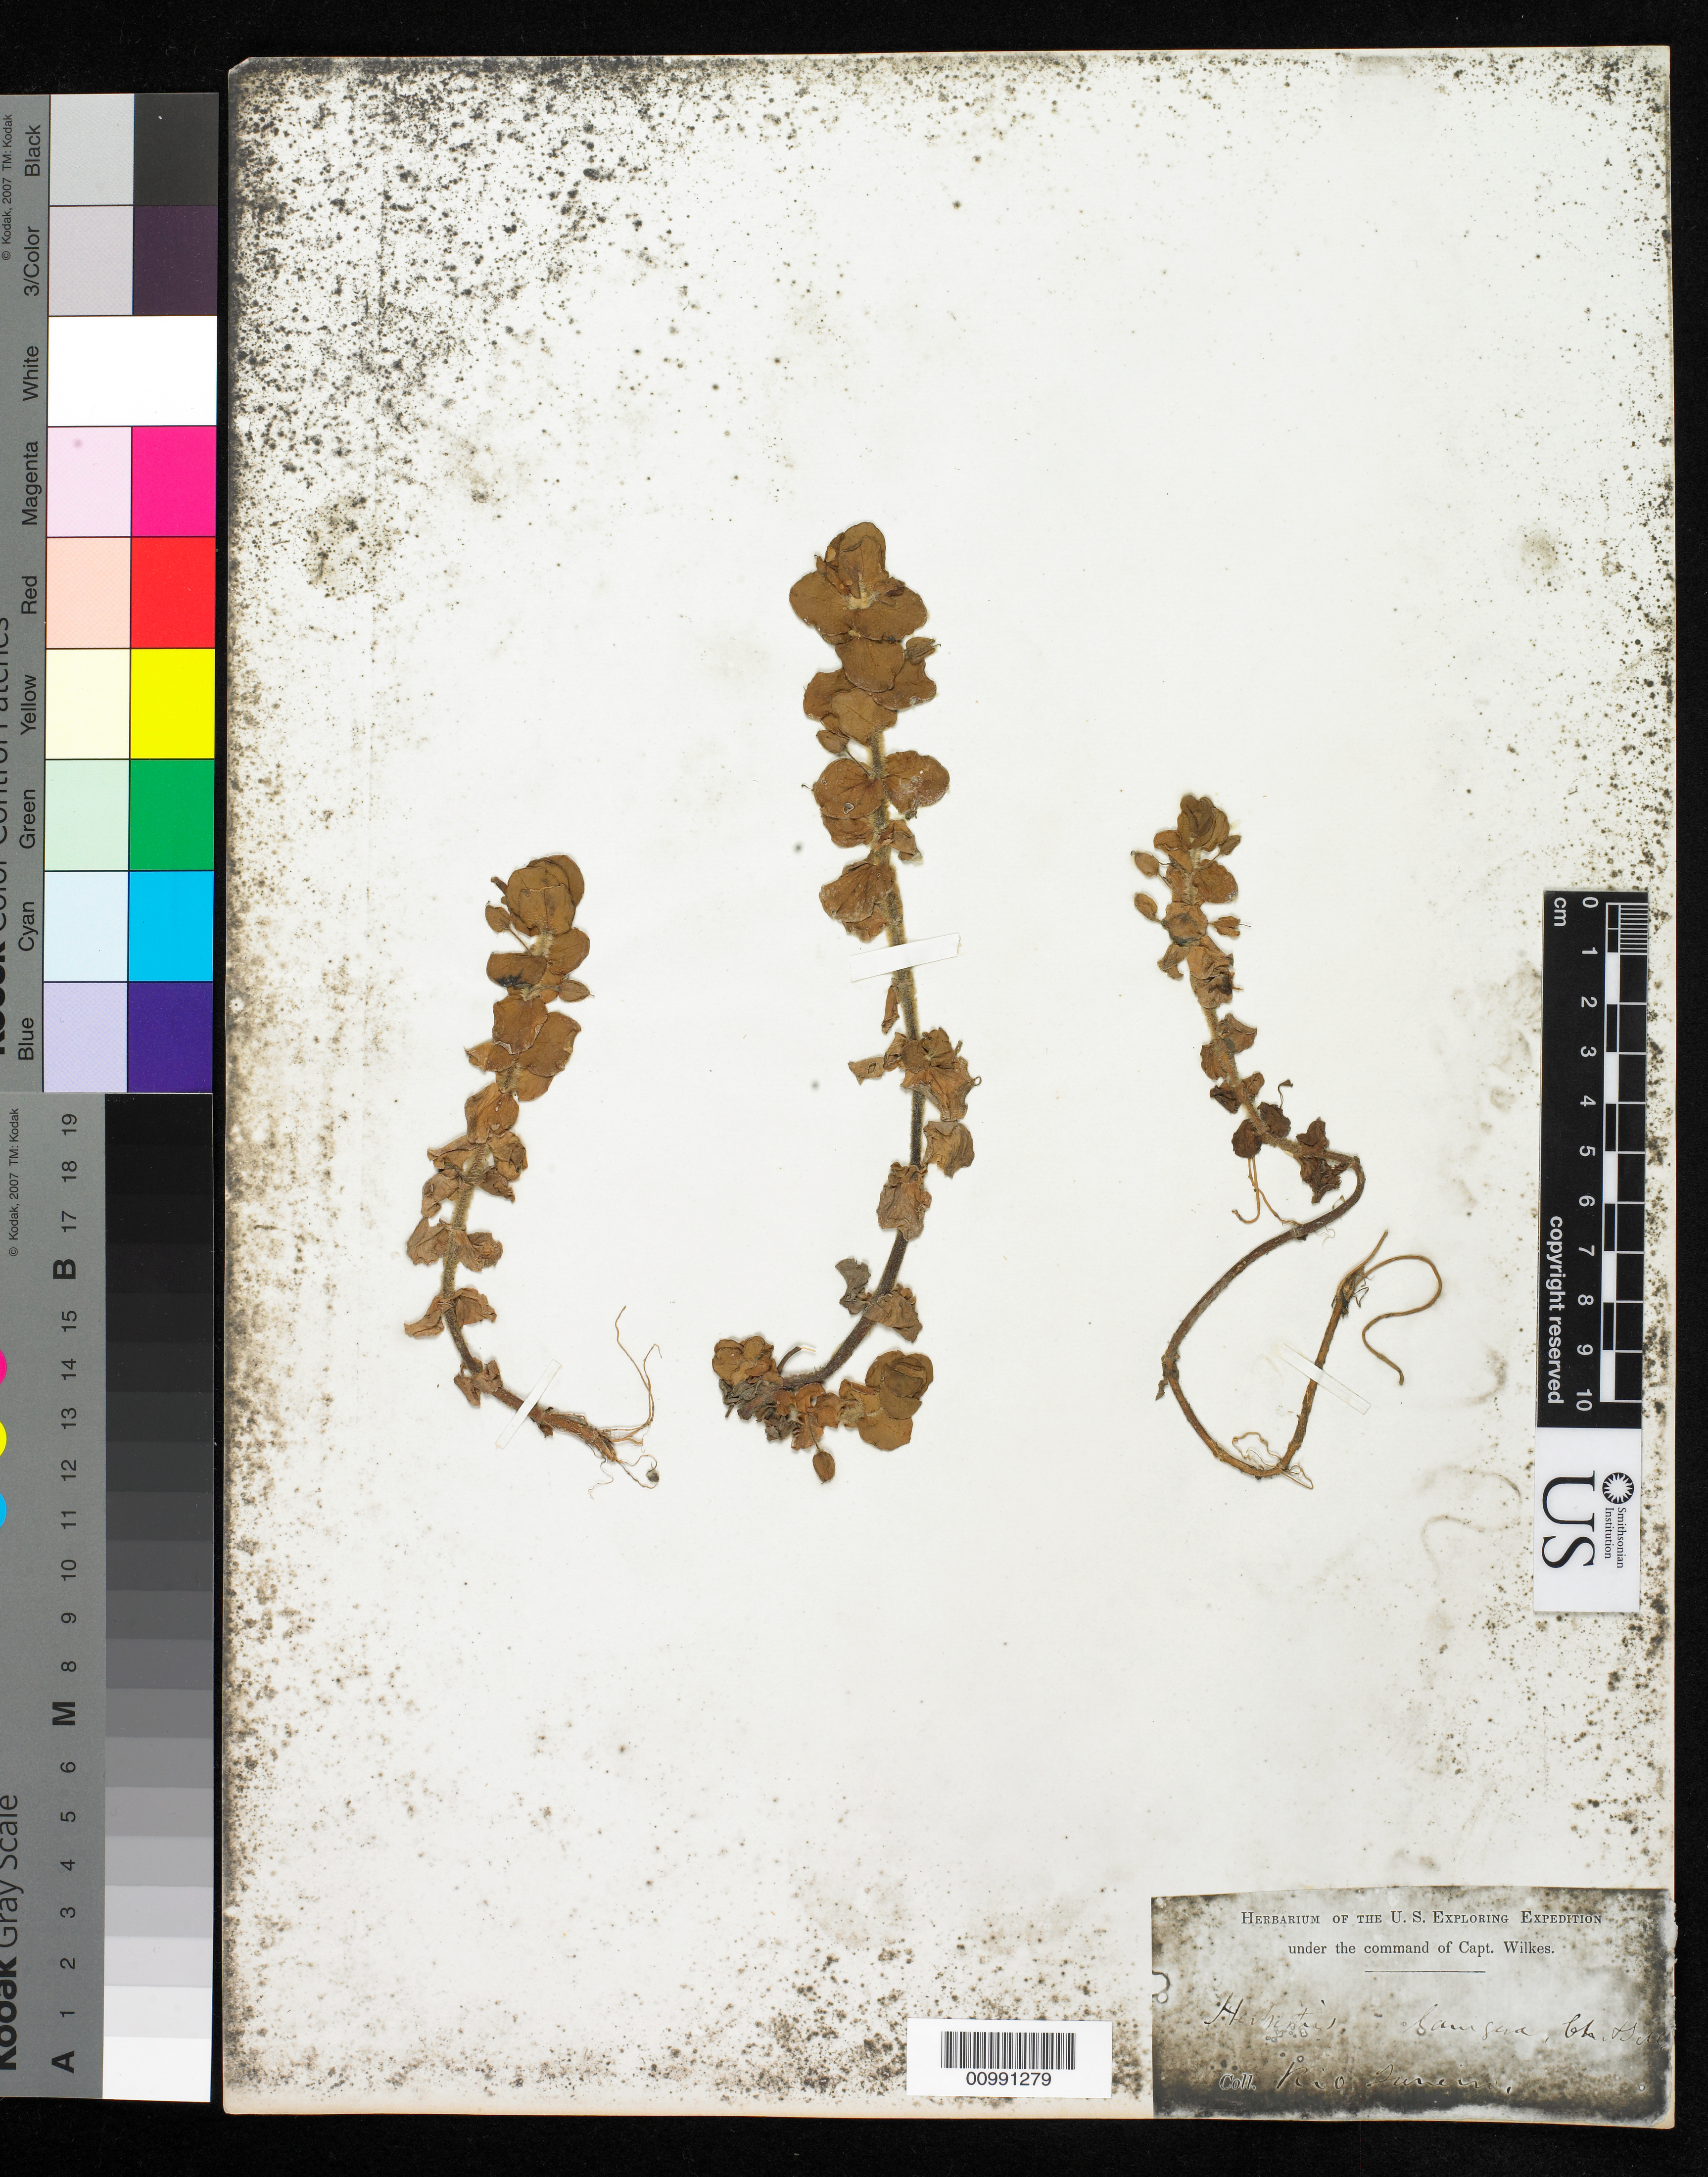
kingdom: Plantae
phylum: Tracheophyta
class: Magnoliopsida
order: Lamiales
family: Plantaginaceae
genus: Bacopa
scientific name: Bacopa salzmannii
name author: (Benth.) Wettst. ex Edwall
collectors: Wilkes Explor. Exped.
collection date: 1838/1842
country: Brazil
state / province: Rio de Janeiro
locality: Rio Janeiro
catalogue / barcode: US 98585